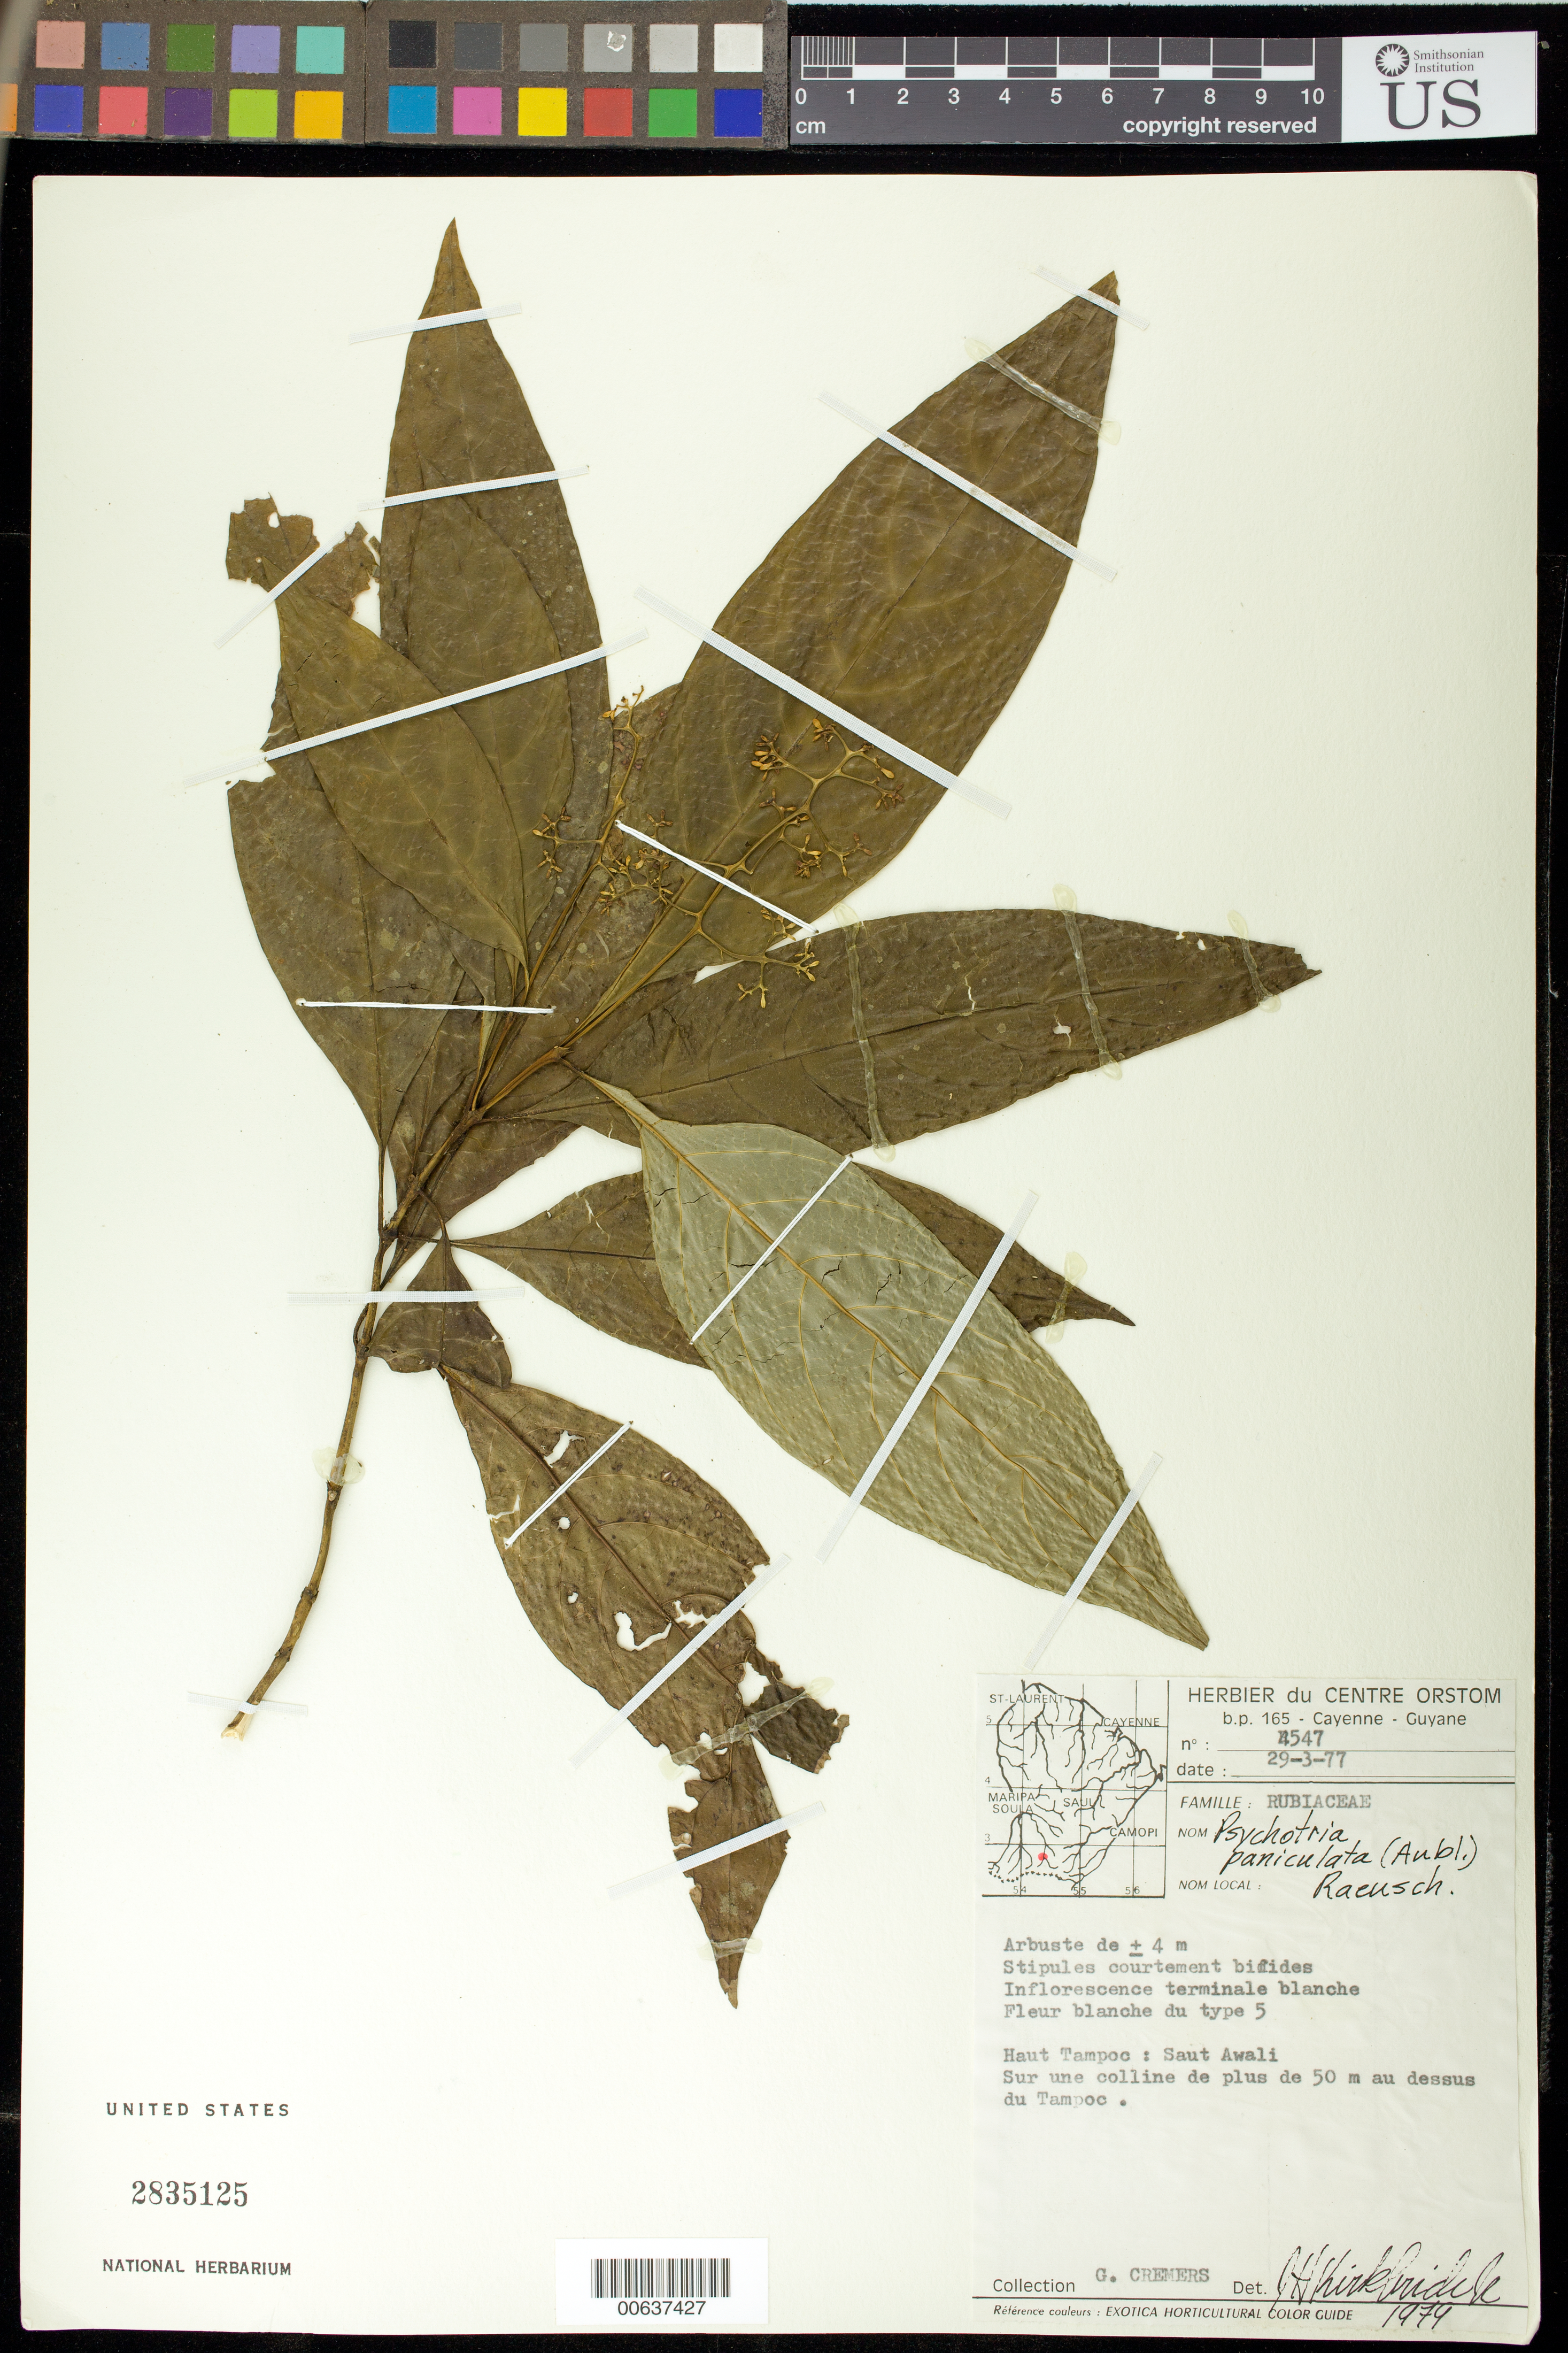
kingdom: Plantae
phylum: Tracheophyta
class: Magnoliopsida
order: Gentianales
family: Rubiaceae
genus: Palicourea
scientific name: Palicourea aubletii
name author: Delprete & J.H. Kirkbr.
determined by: Kirkbride, J. H., Jr.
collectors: G. Cremers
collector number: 4547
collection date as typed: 29-Mar-77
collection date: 1977-03-29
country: French Guiana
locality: Haut Tampoc, Awali Soula, sur une colline de plus de 50 m au dessus du Tampoc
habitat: Sur une colline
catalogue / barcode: US 2835125